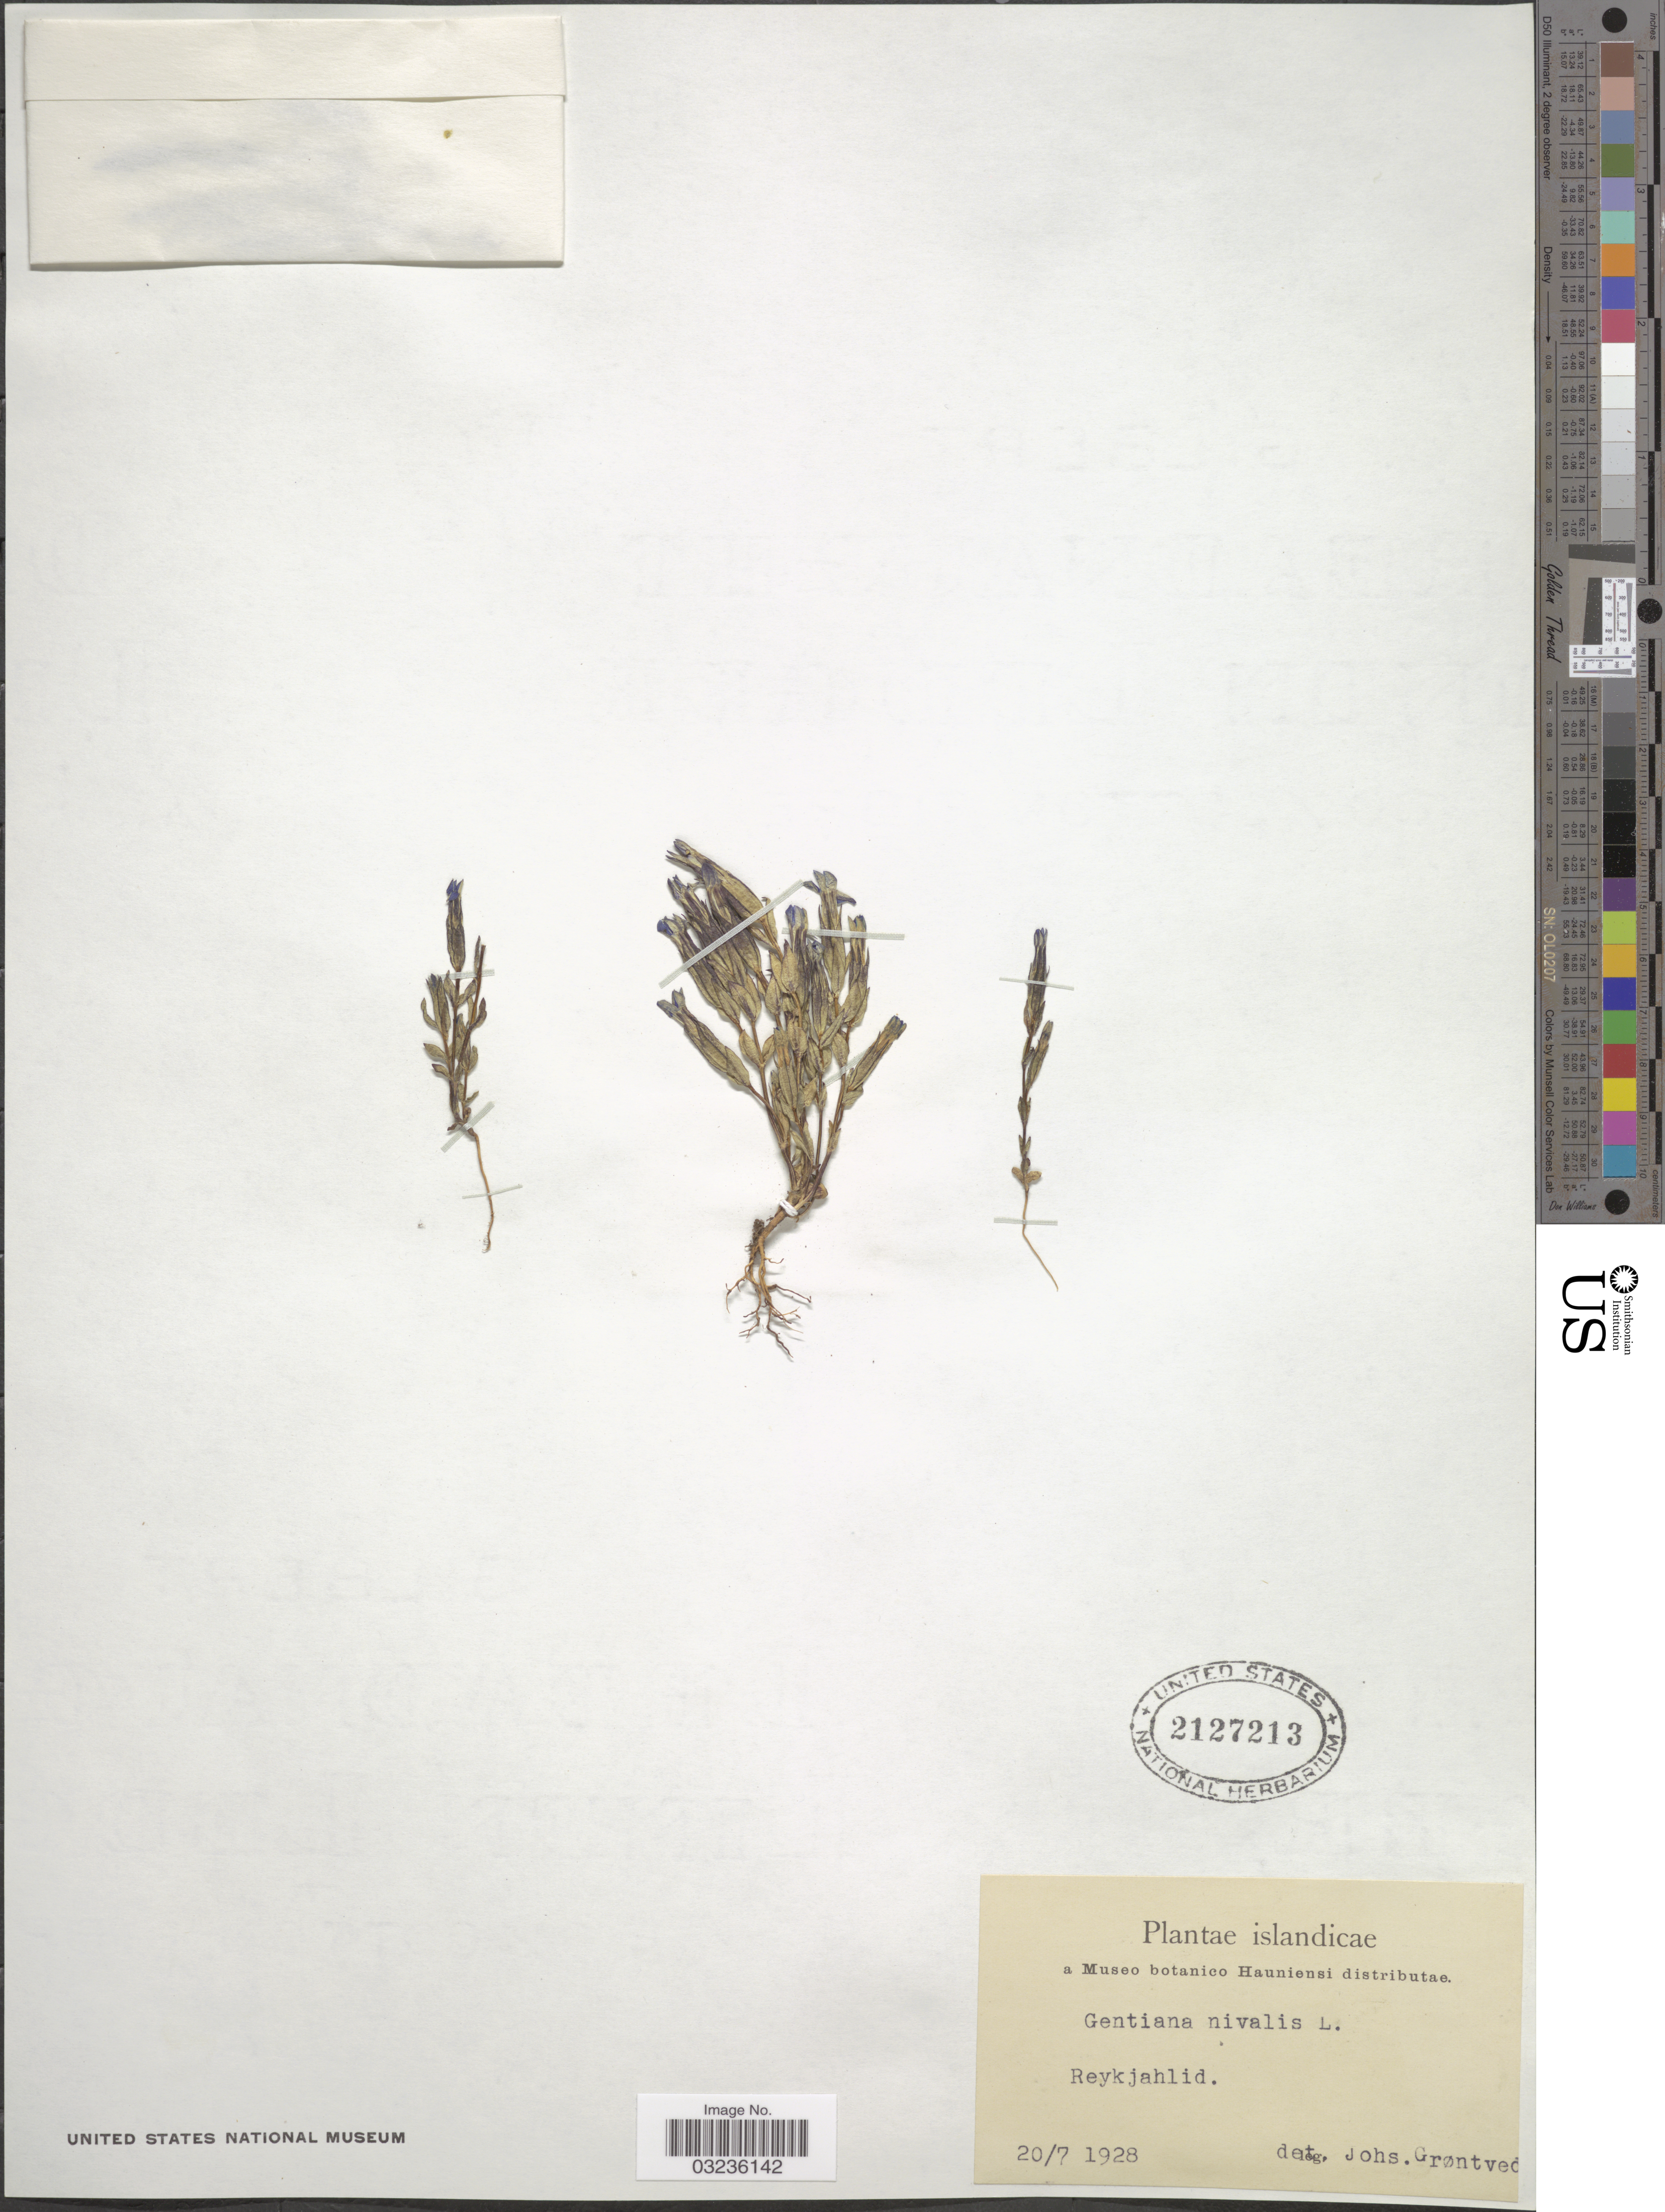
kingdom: Plantae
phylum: Tracheophyta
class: Magnoliopsida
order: Gentianales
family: Gentianaceae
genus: Gentiana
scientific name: Gentiana nivalis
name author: L.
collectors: J. Grontved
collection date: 1928-07-20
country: Iceland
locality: Islandicae, Reykjahlid.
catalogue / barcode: US 2127213